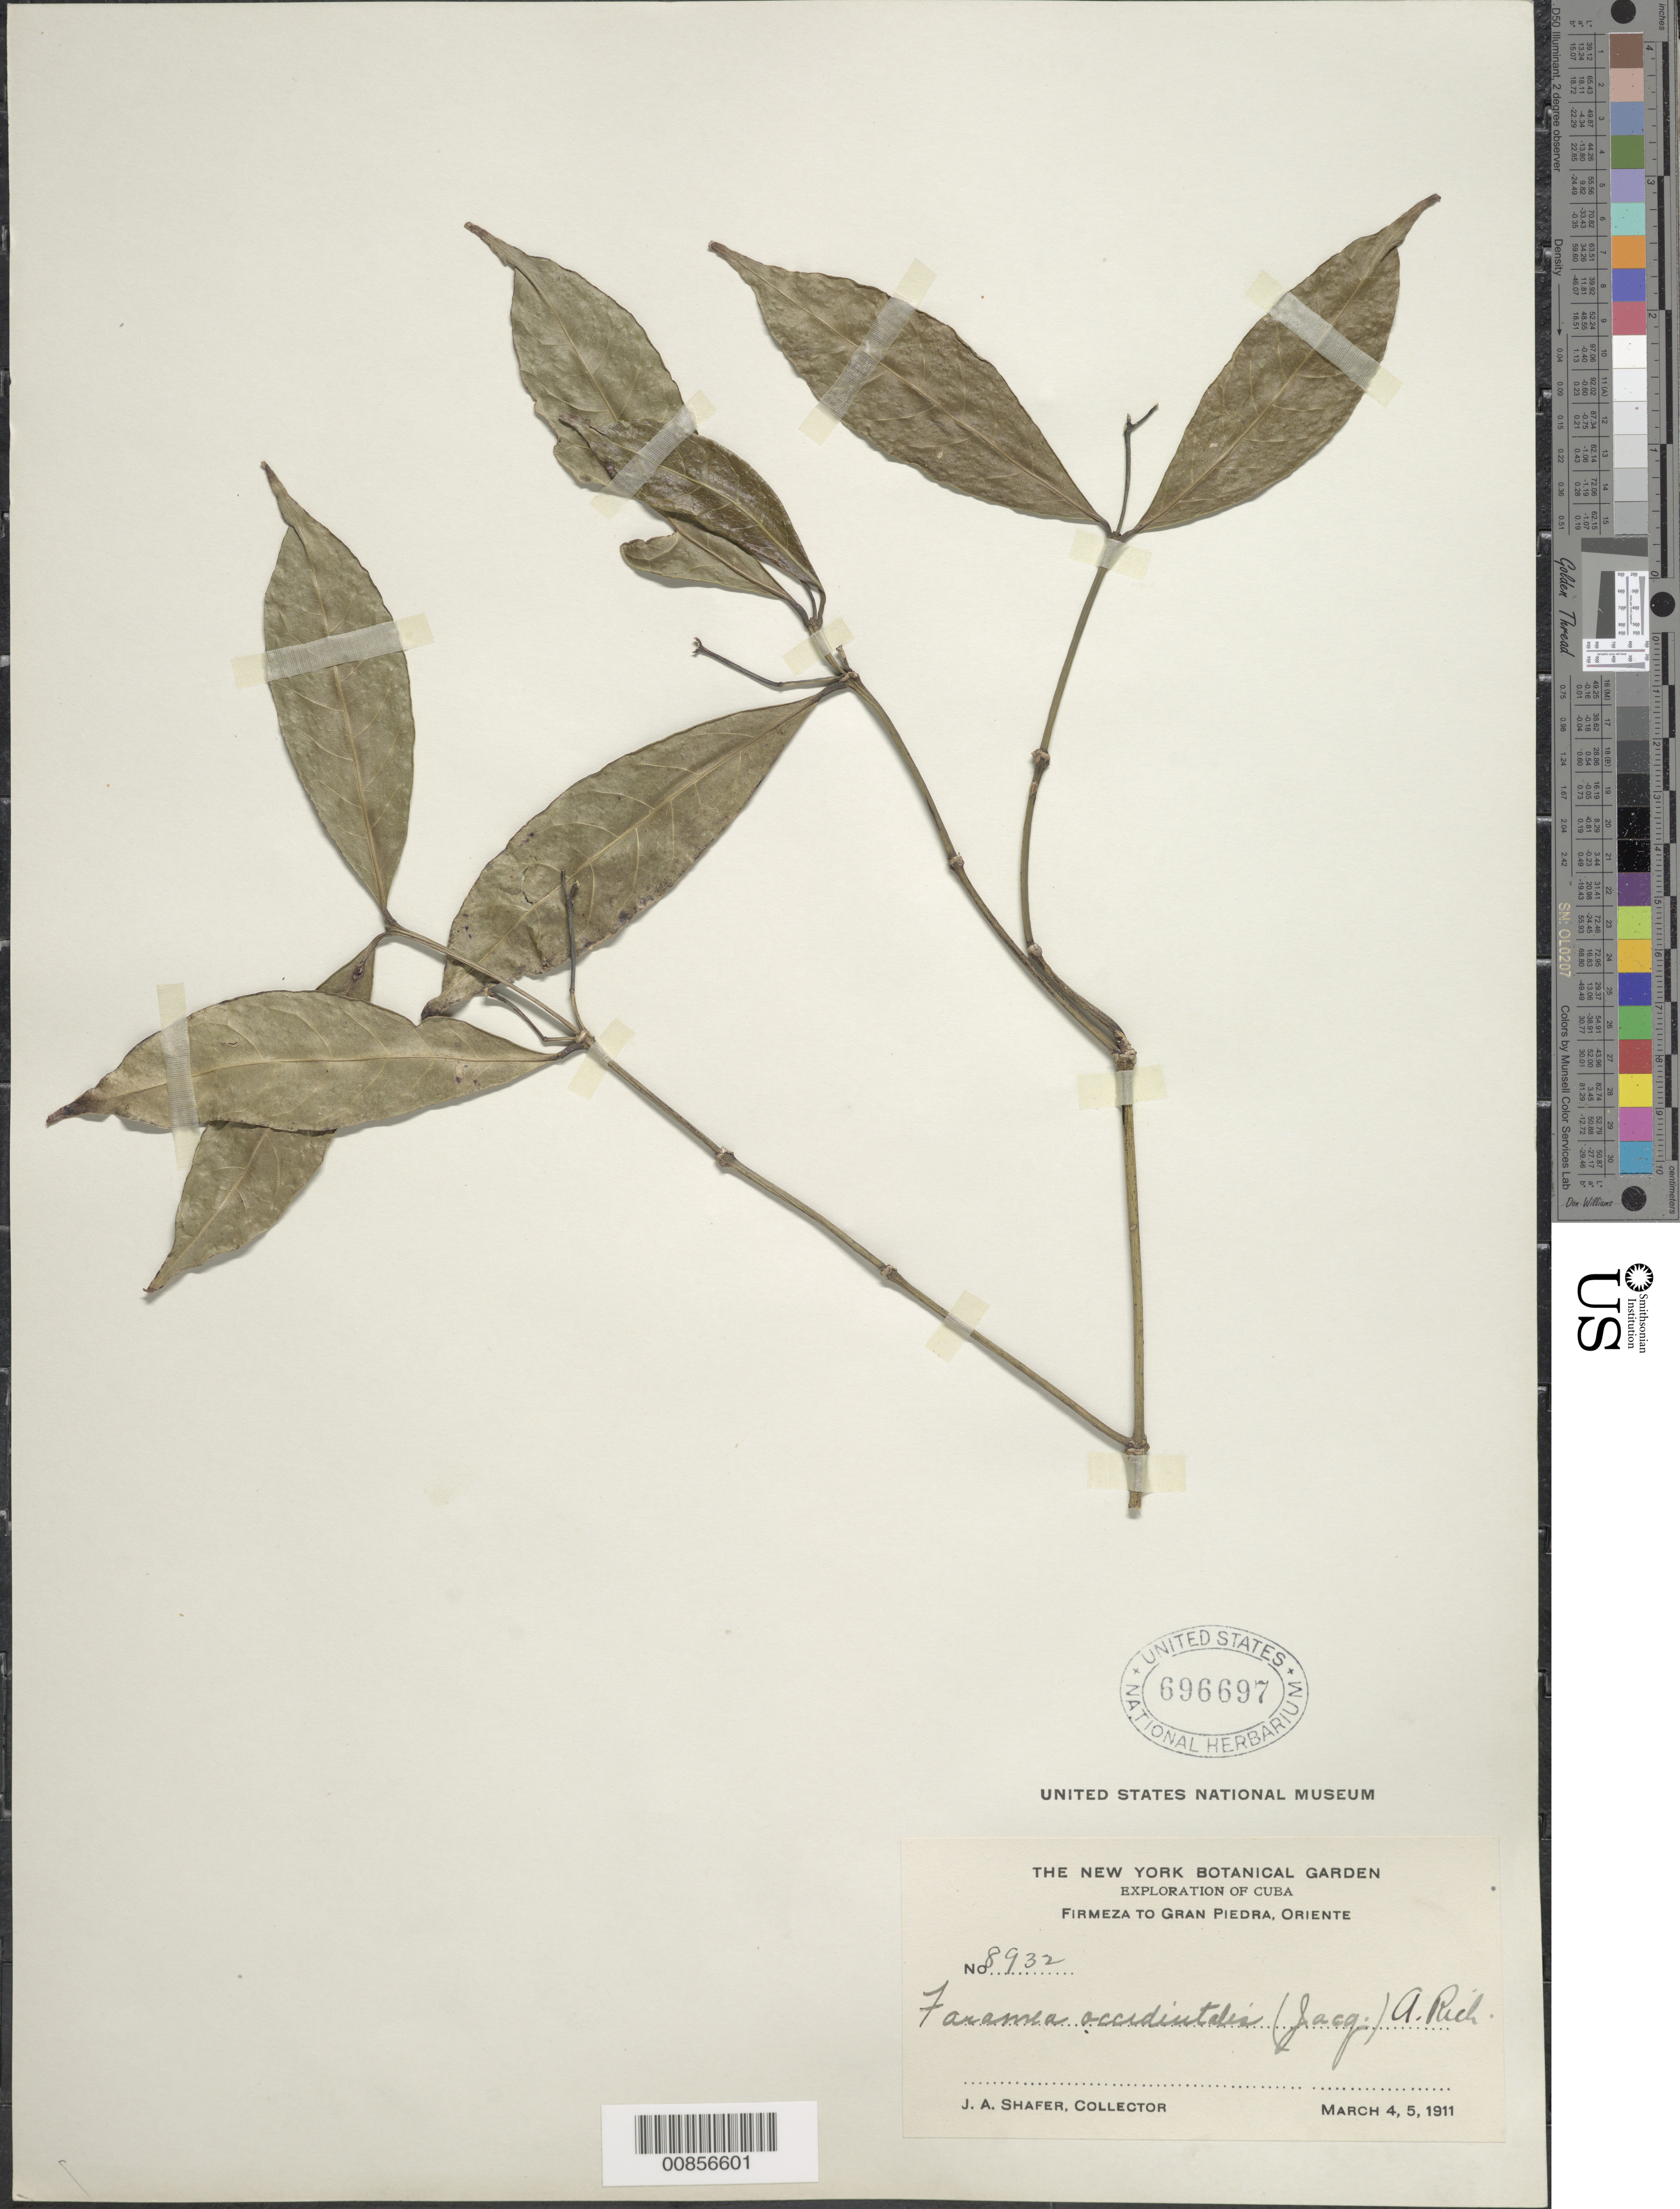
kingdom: Plantae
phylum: Tracheophyta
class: Magnoliopsida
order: Gentianales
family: Rubiaceae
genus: Faramea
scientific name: Faramea occidentalis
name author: (L.) A. Rich.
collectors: J. A. Shafer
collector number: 8932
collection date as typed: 04 Mar 1911 to 05 Mar 1911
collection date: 1911-03-04/1911-03-05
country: Cuba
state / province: Oriente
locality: Firmeza to Gran Piedra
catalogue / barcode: US 696697